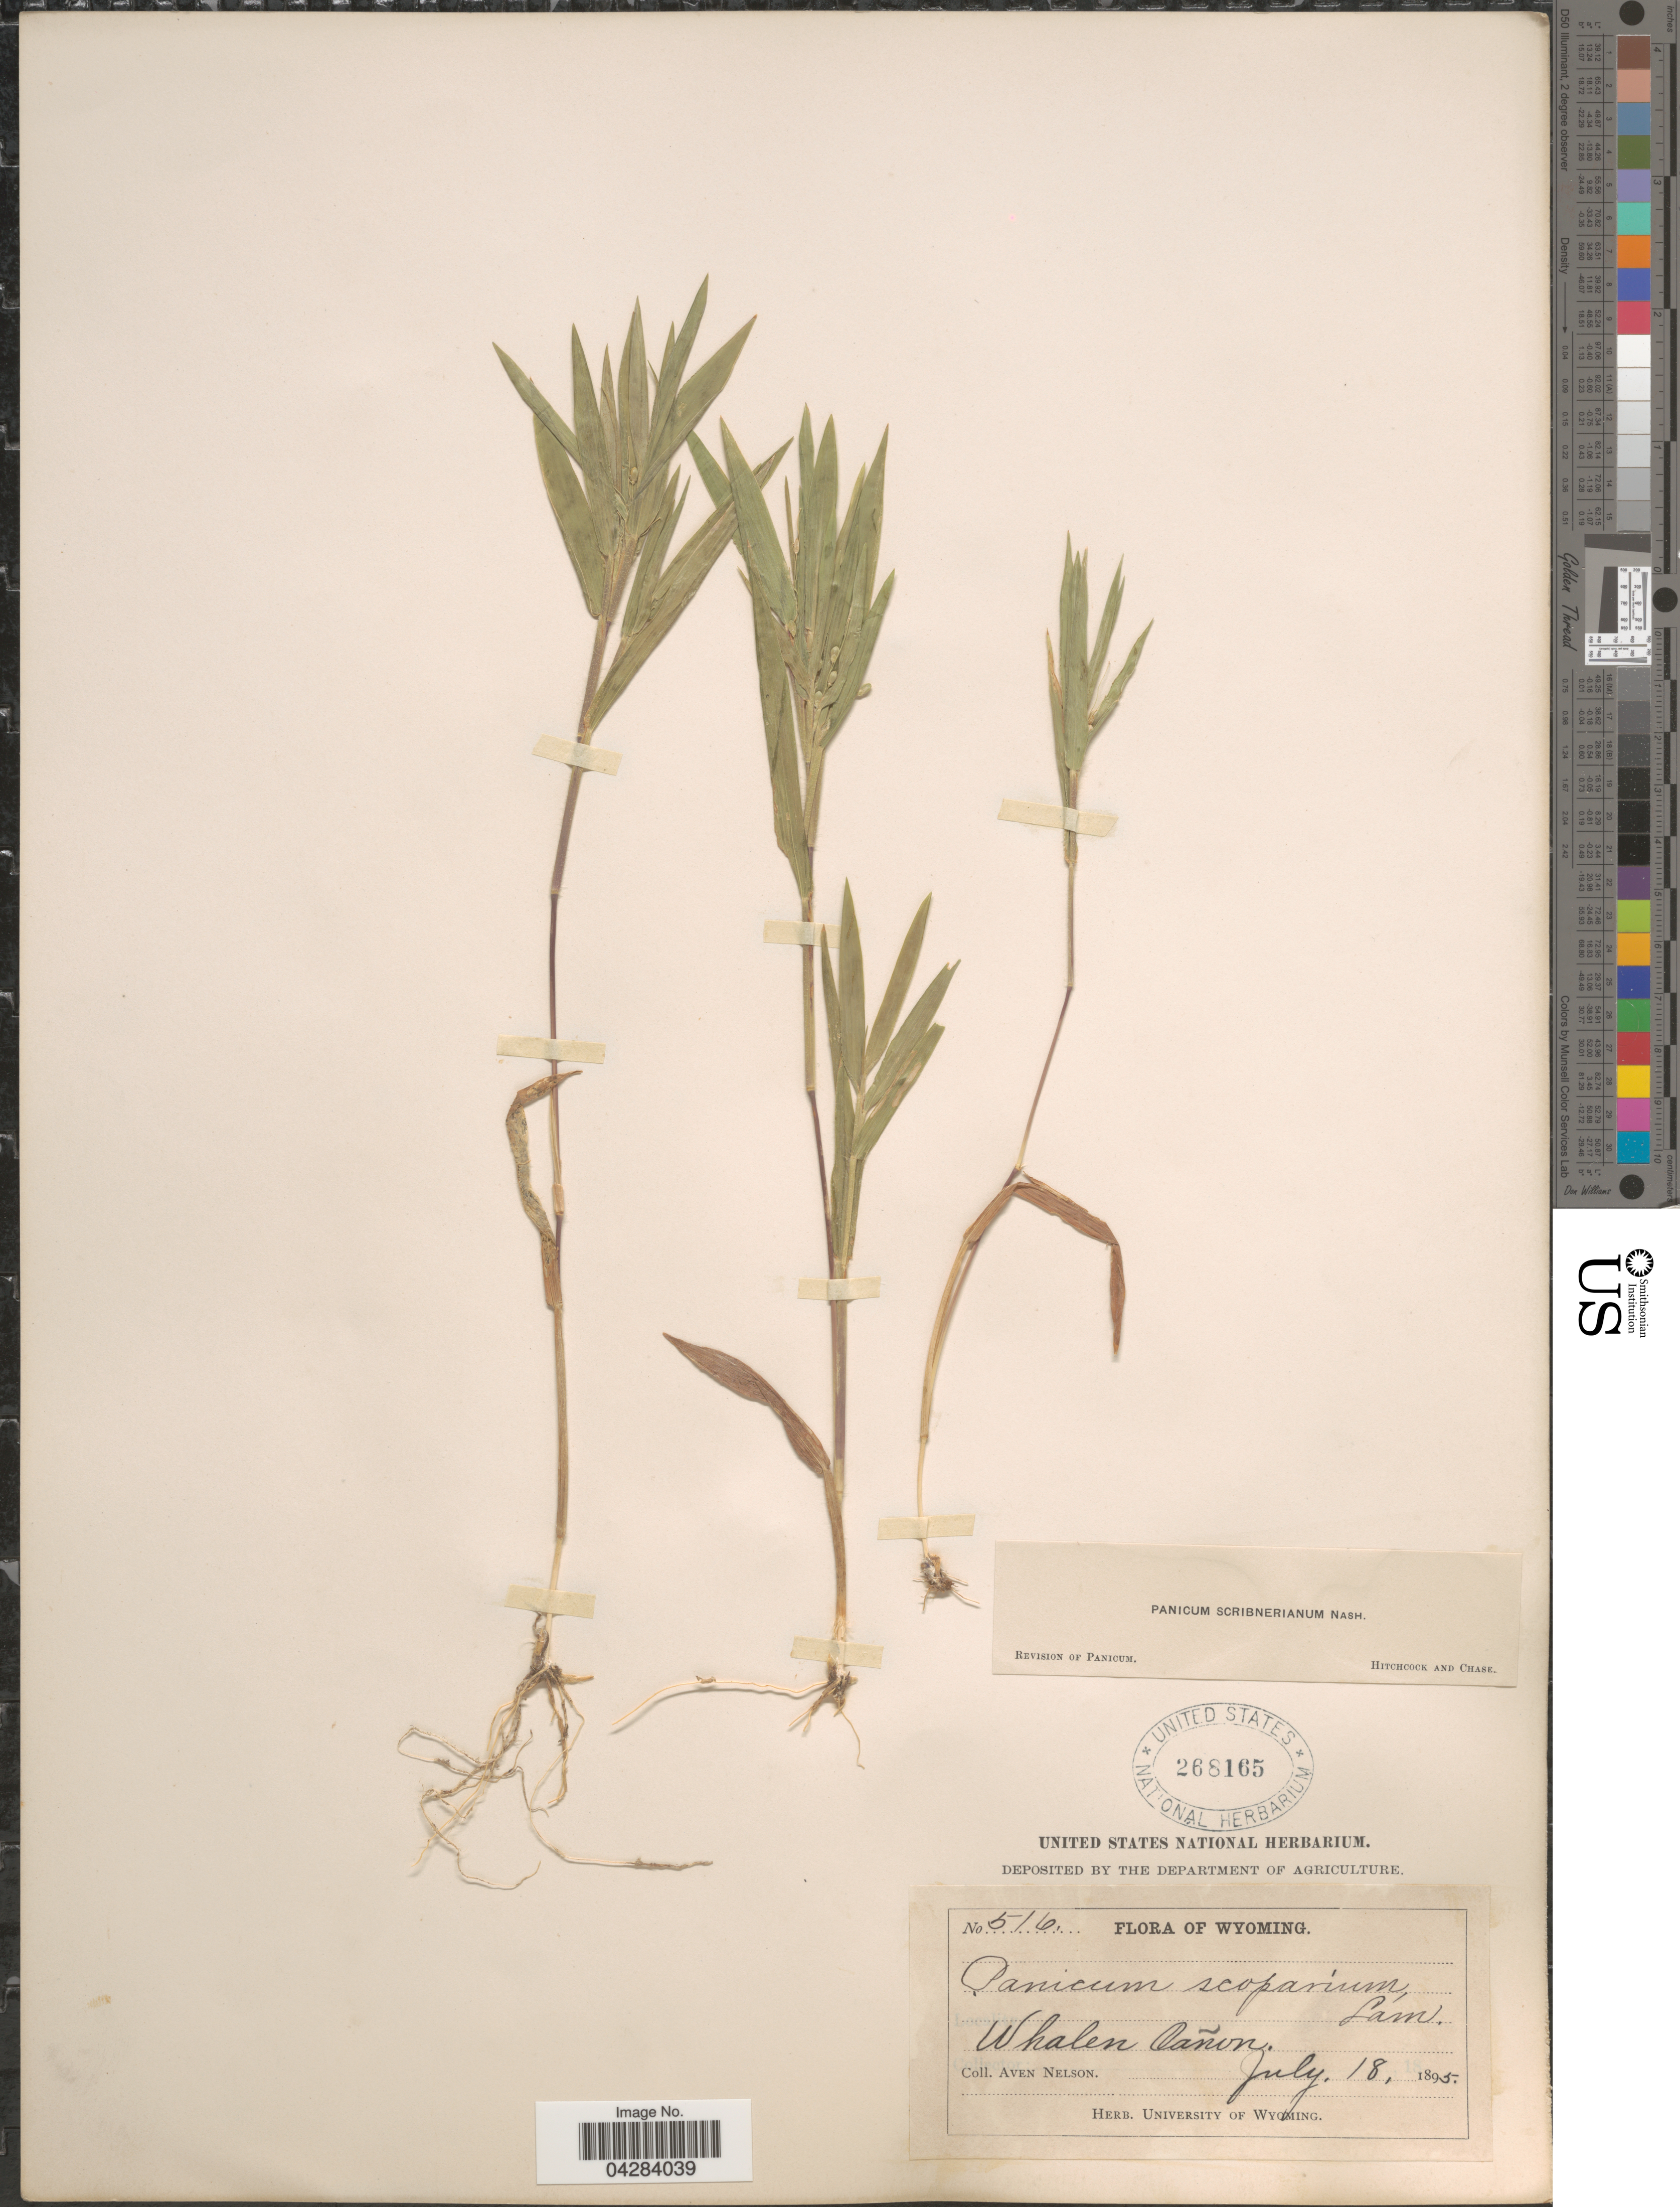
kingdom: Plantae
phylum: Tracheophyta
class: Liliopsida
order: Poales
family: Poaceae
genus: Dichanthelium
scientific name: Dichanthelium oligosanthes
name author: (Schult.) Gould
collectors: A. Nelson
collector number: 516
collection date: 1895-07-18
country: United States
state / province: Wyoming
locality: Whalen Cañon.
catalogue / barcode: US 268165